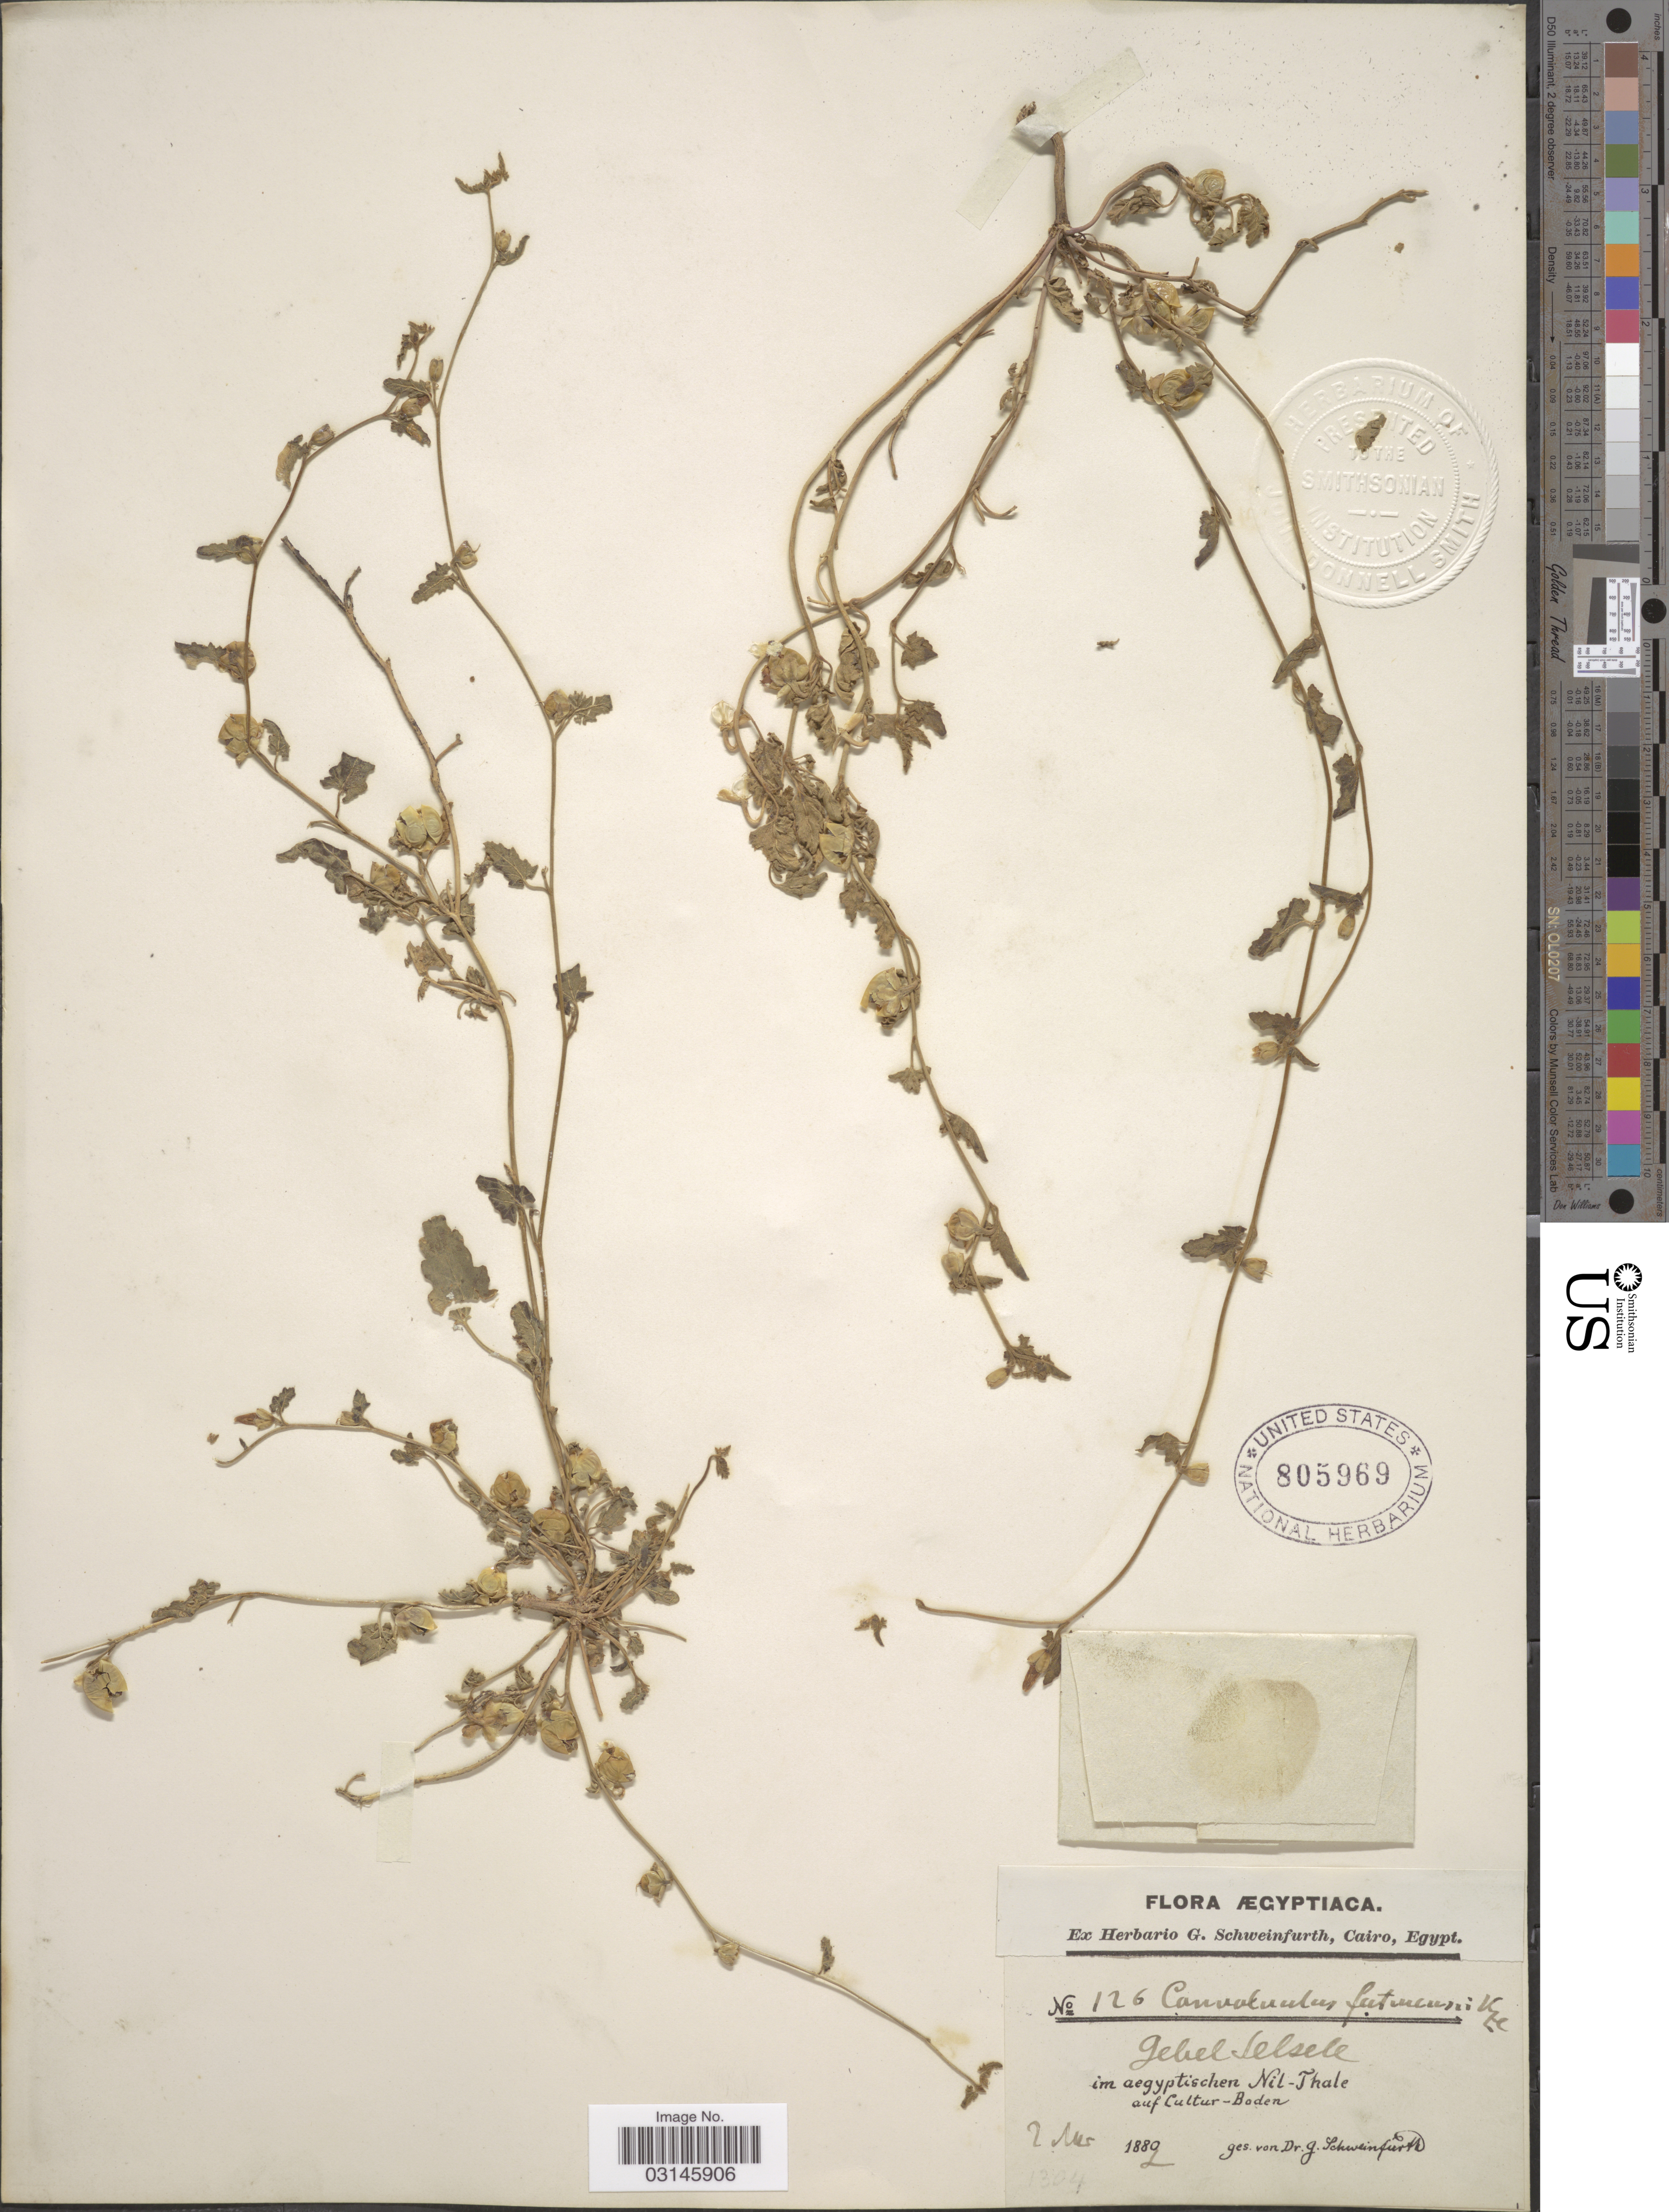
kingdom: Plantae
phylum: Tracheophyta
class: Magnoliopsida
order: Solanales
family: Convolvulaceae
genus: Convolvulus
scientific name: Convolvulus fatmensis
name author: Kunze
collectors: G. A. Schweinfurth (herbarium)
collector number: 126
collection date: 1889-08-02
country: Egypt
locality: Gebel Selsele, im aegyptischen Nil-Thale auf Cultur-Boden.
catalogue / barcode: US 805969